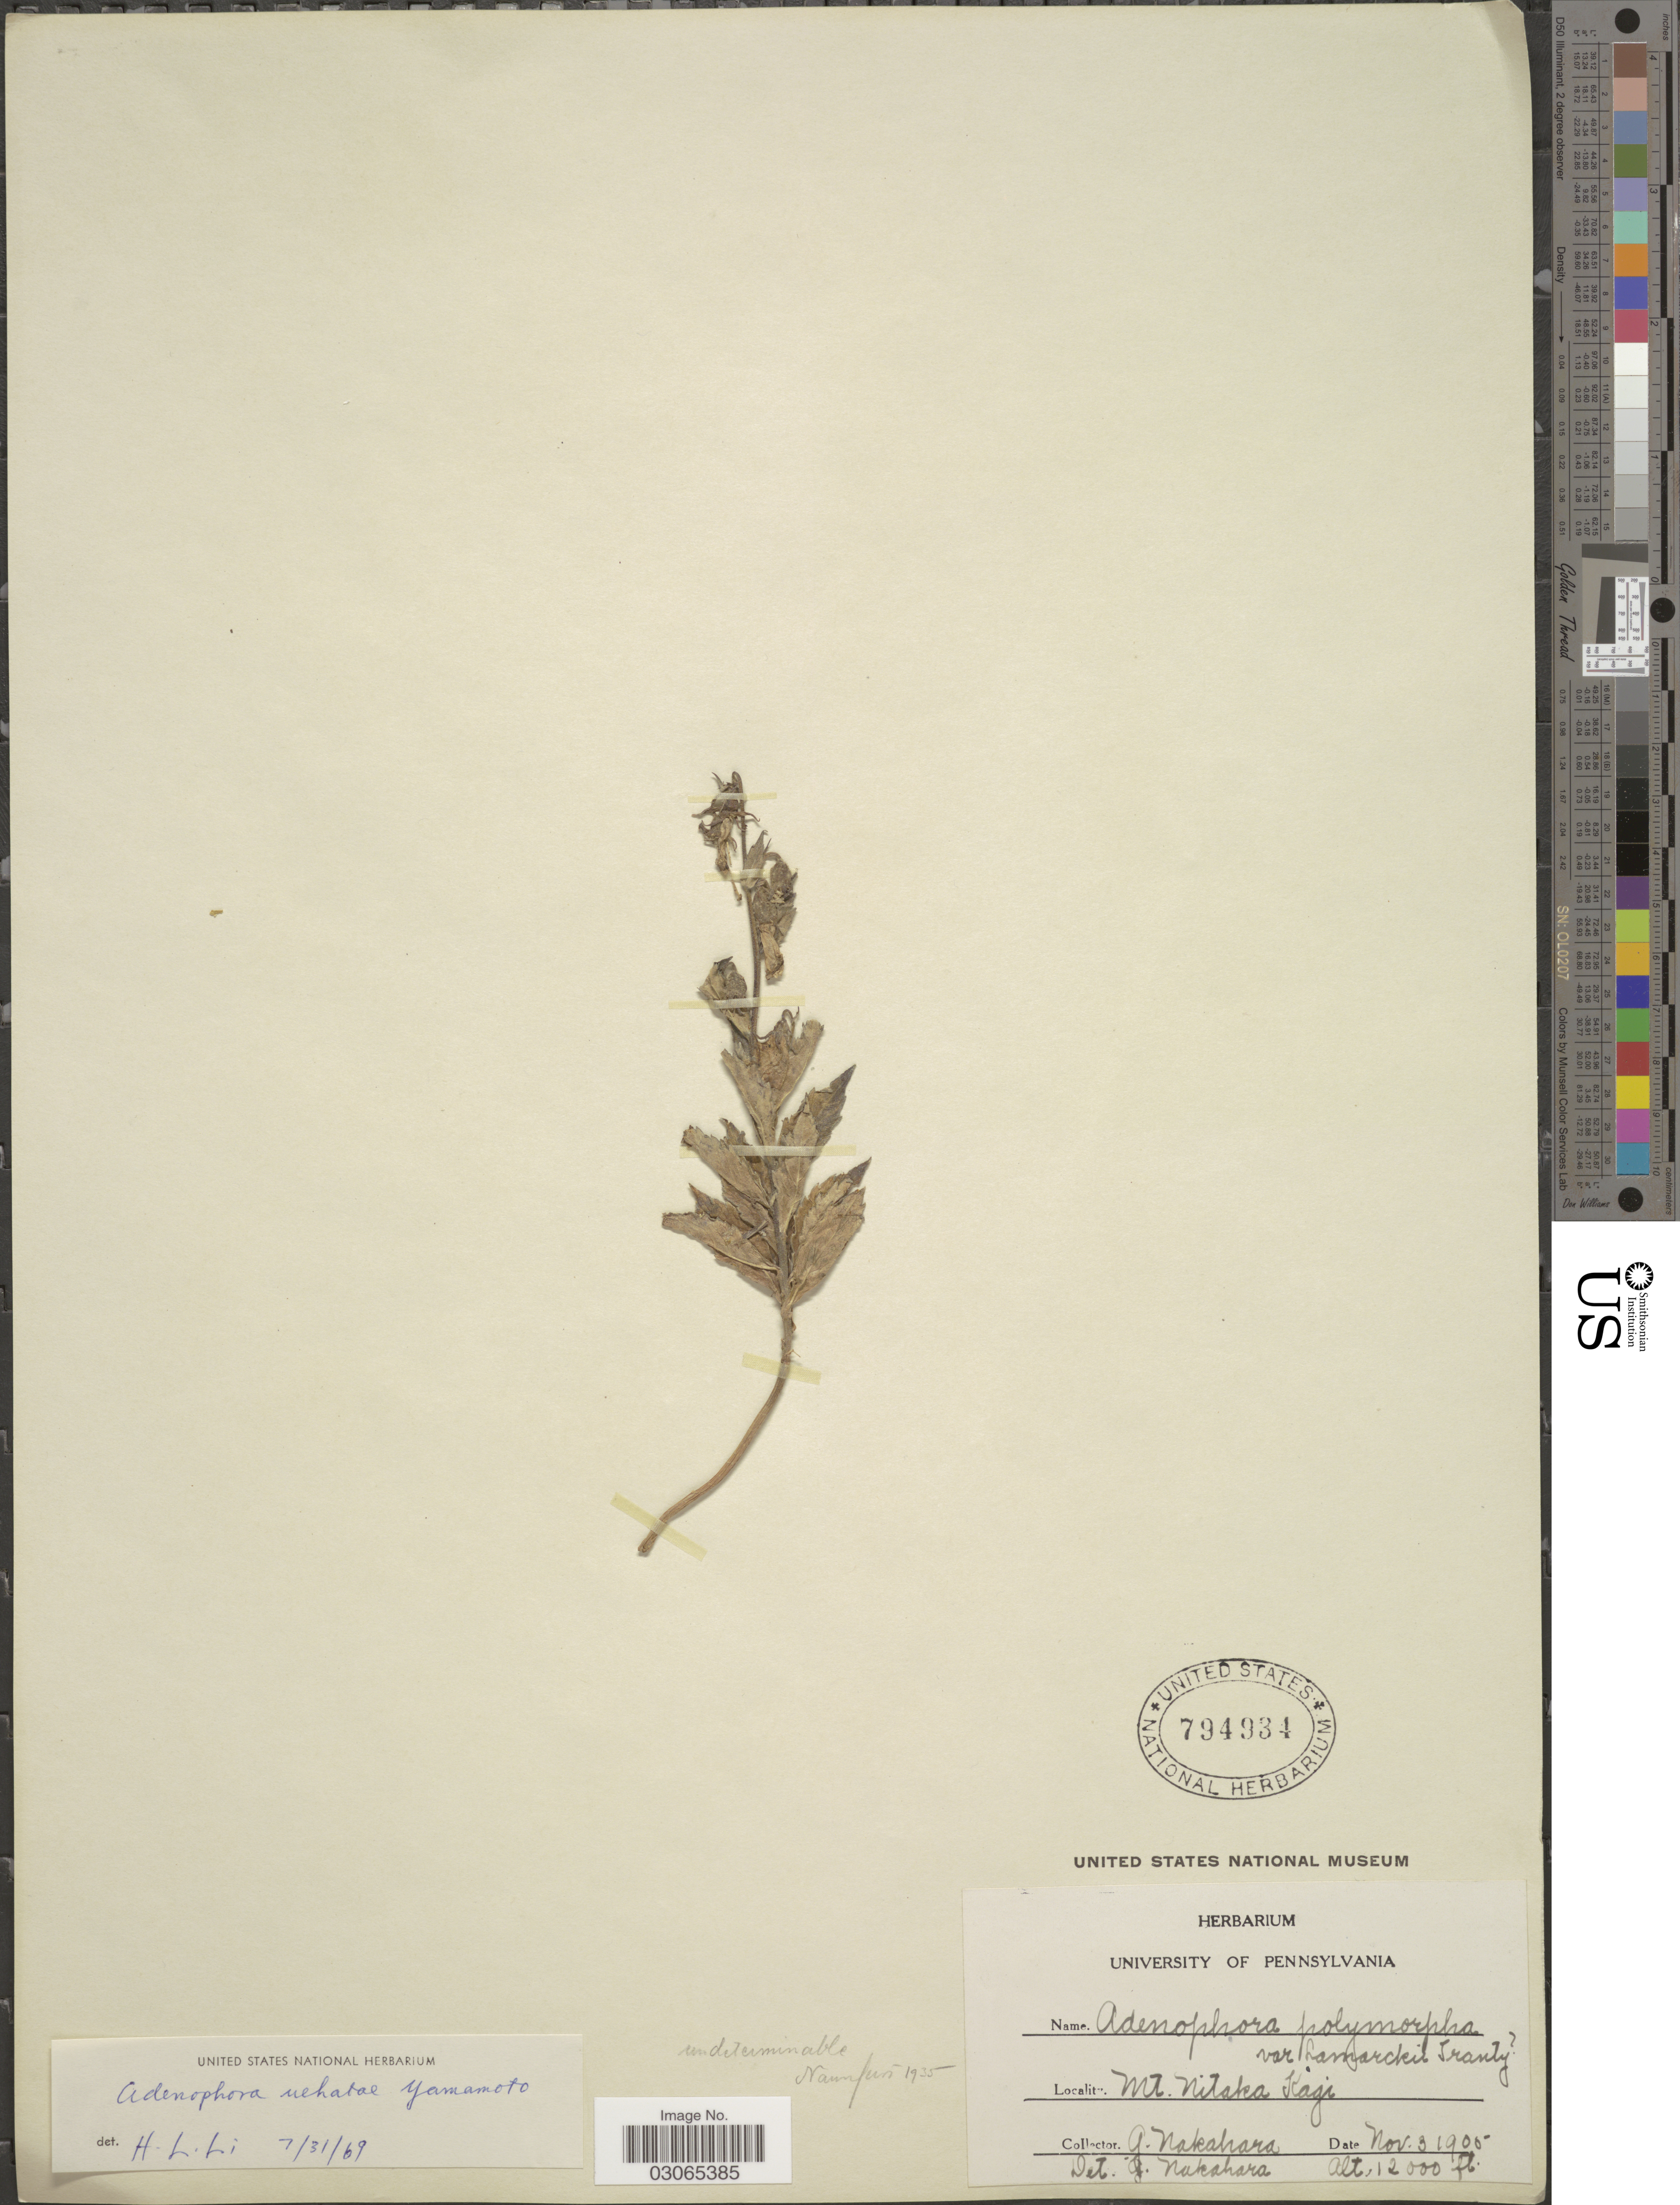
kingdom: Plantae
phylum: Tracheophyta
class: Magnoliopsida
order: Asterales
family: Campanulaceae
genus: Adenophora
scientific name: Adenophora uehatae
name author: Yamam.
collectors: G. Nakahara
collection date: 1905-11-03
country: Japan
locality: Mt. Nitaka, Kagi.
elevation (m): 3658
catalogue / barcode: US 794934